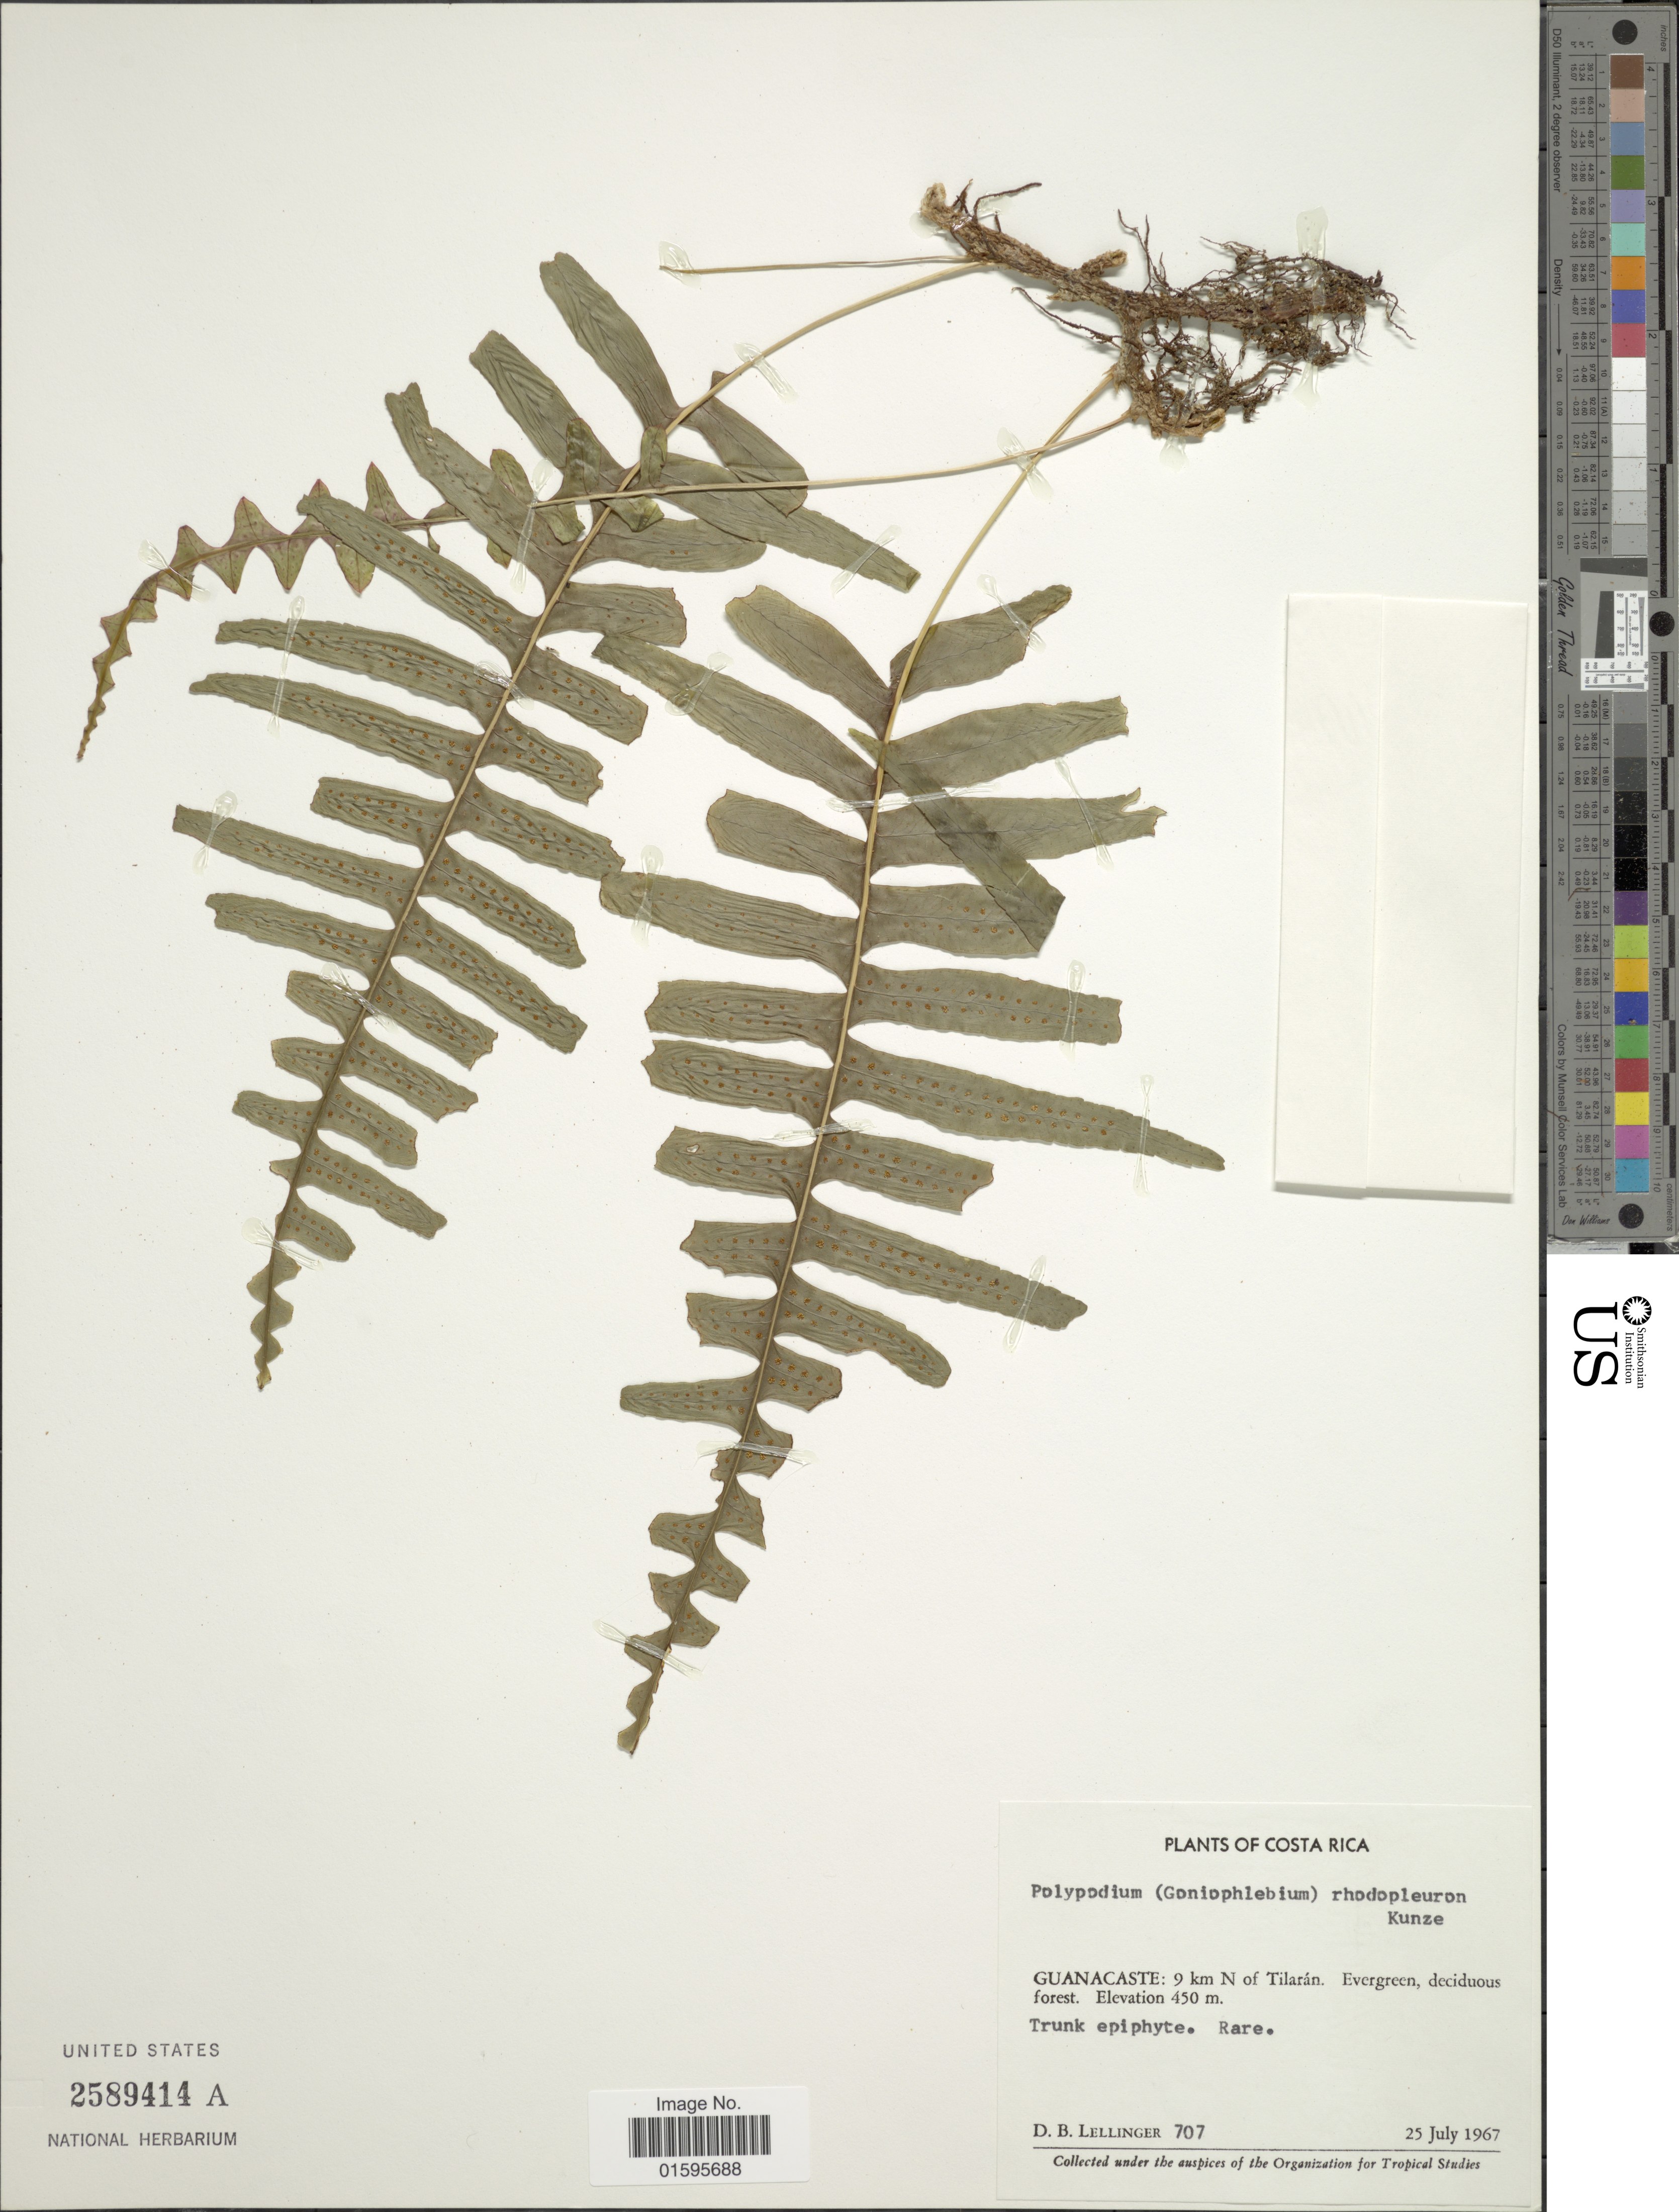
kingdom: Plantae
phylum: Tracheophyta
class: Polypodiopsida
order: Polypodiales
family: Polypodiaceae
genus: Polypodium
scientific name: Polypodium rhodopleuron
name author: Kunze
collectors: D. B. Lellinger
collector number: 707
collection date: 1967-07-25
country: Costa Rica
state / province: Guanacaste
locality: Guanacaste: 9 km N of Tilaran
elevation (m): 450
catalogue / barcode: US 2589414A